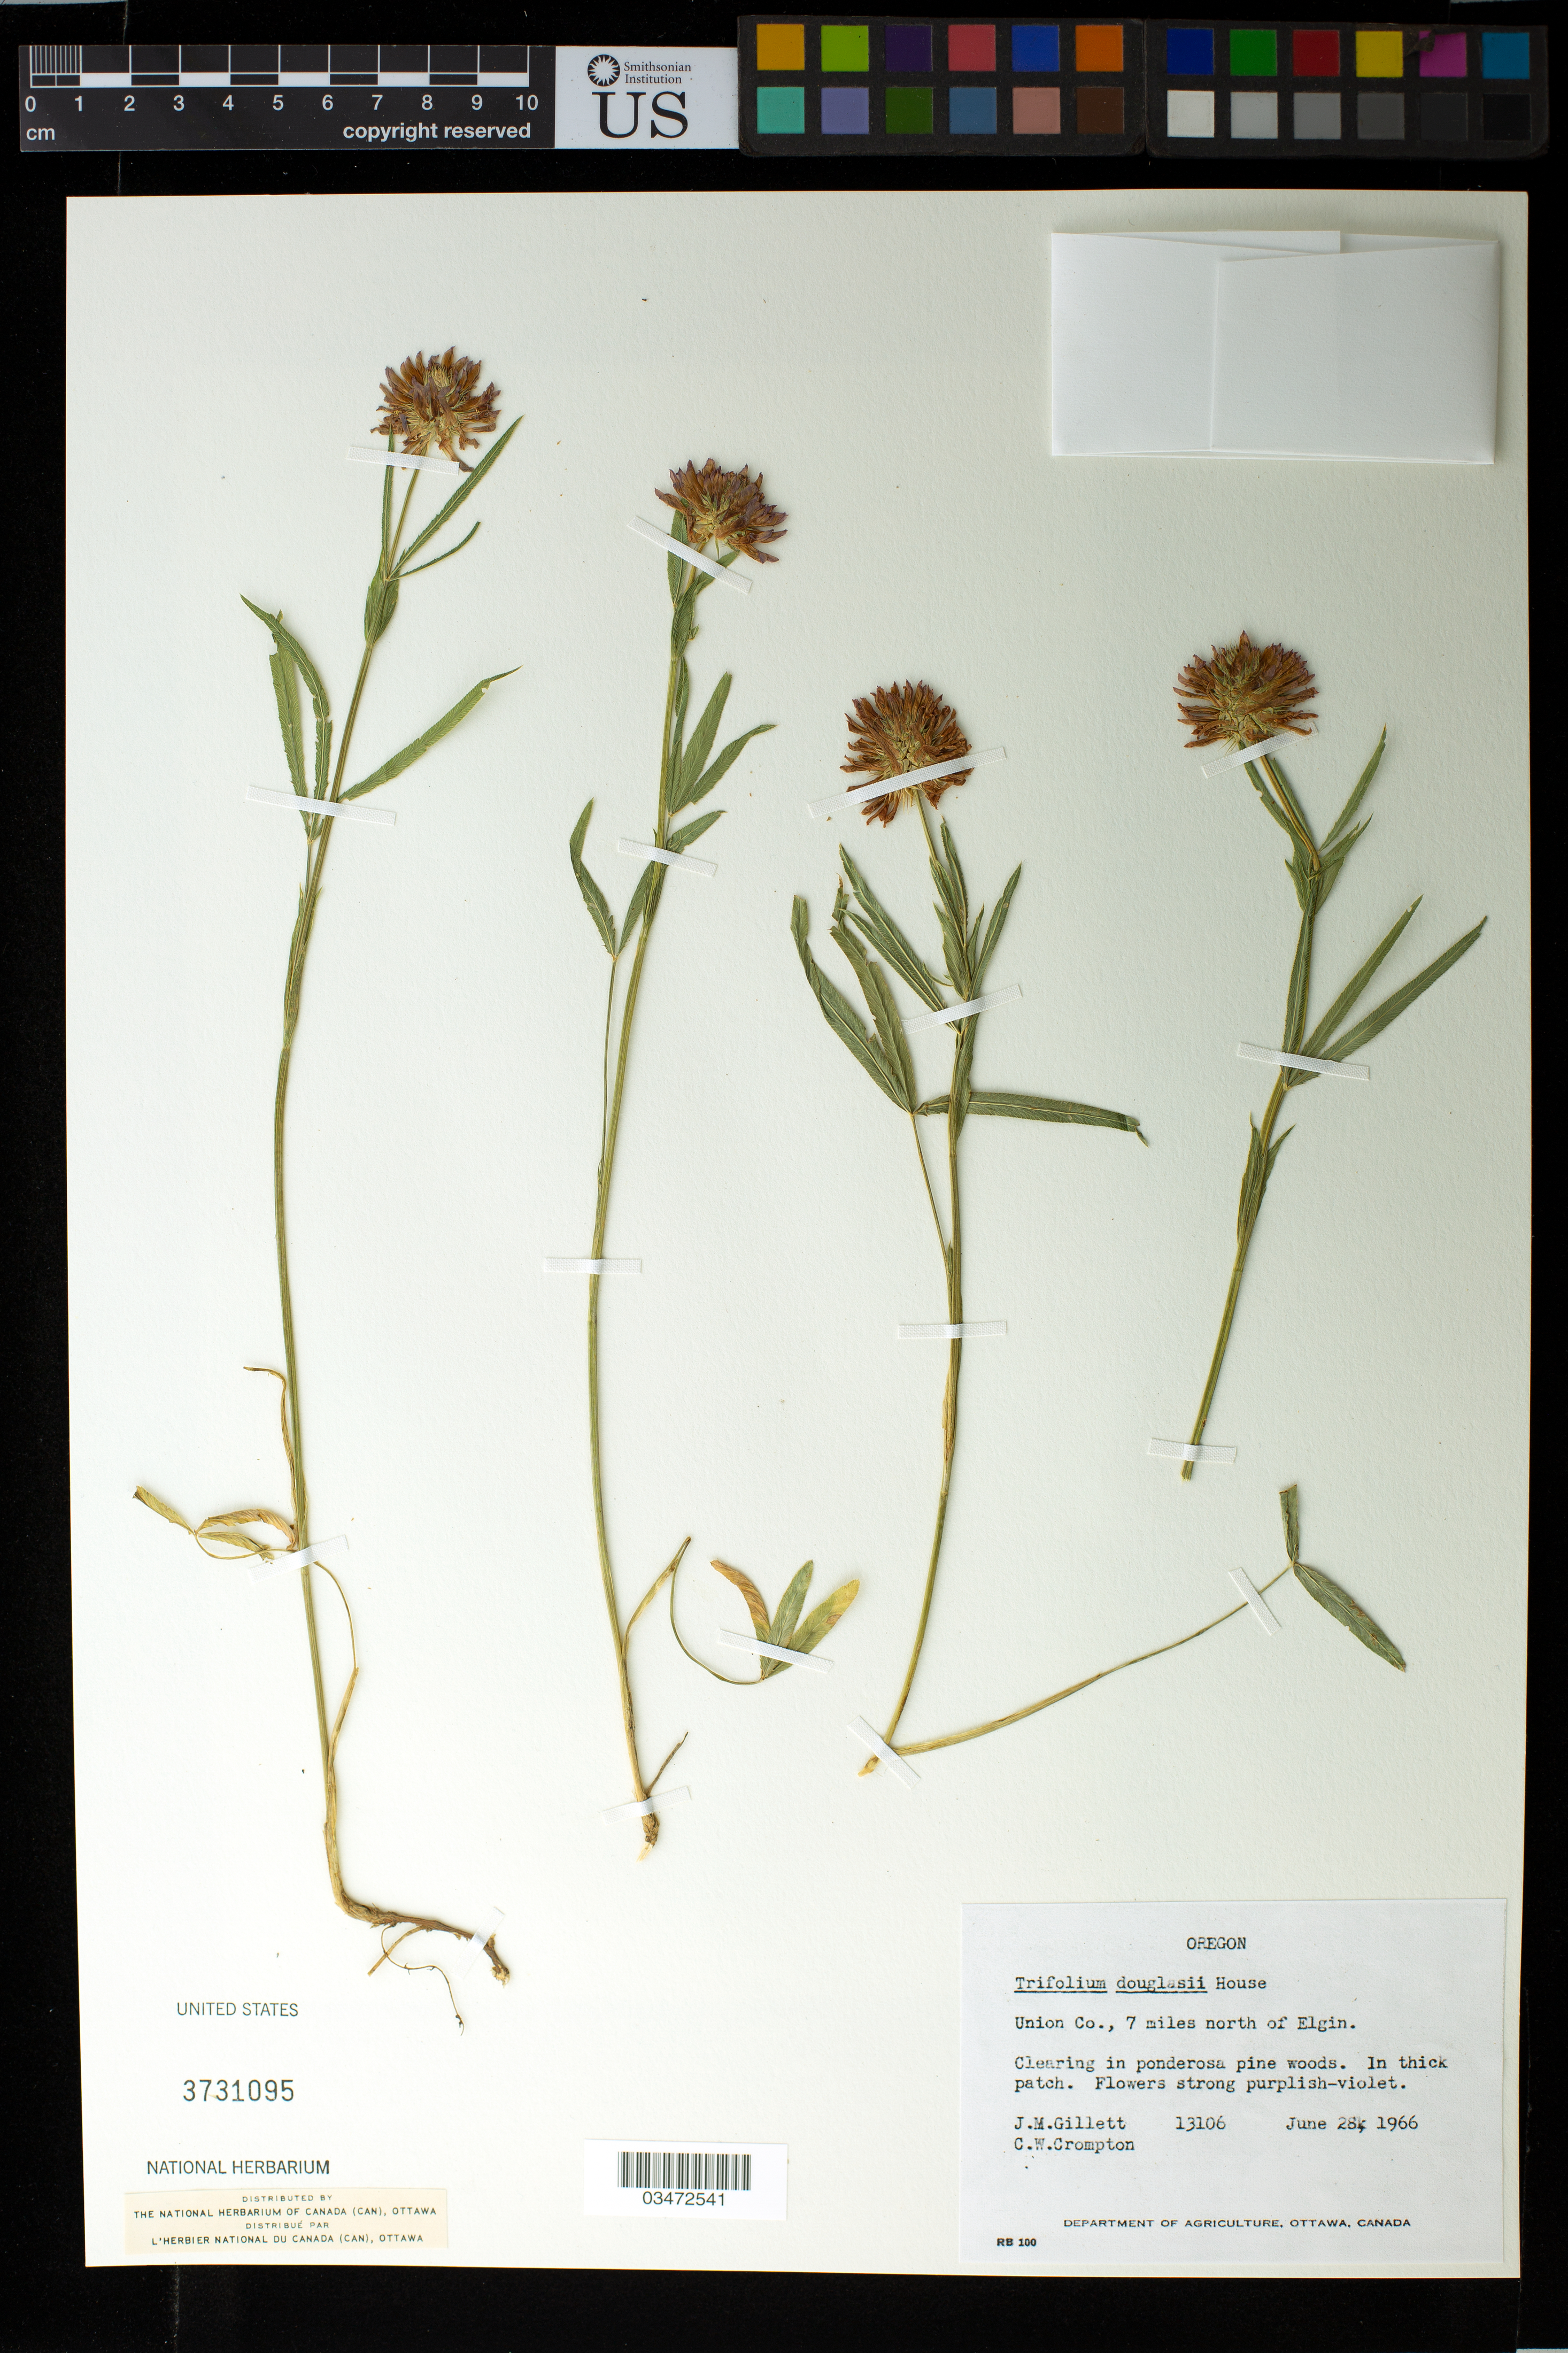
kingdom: Plantae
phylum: Tracheophyta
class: Magnoliopsida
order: Fabales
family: Fabaceae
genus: Trifolium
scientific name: Trifolium douglasii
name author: House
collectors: J. Gillett & C. W. Crompton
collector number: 13106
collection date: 1966-06-28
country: United States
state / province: Oregon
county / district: Union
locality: Union Co., 7 miles north of Elgin.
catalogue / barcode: US 3731095